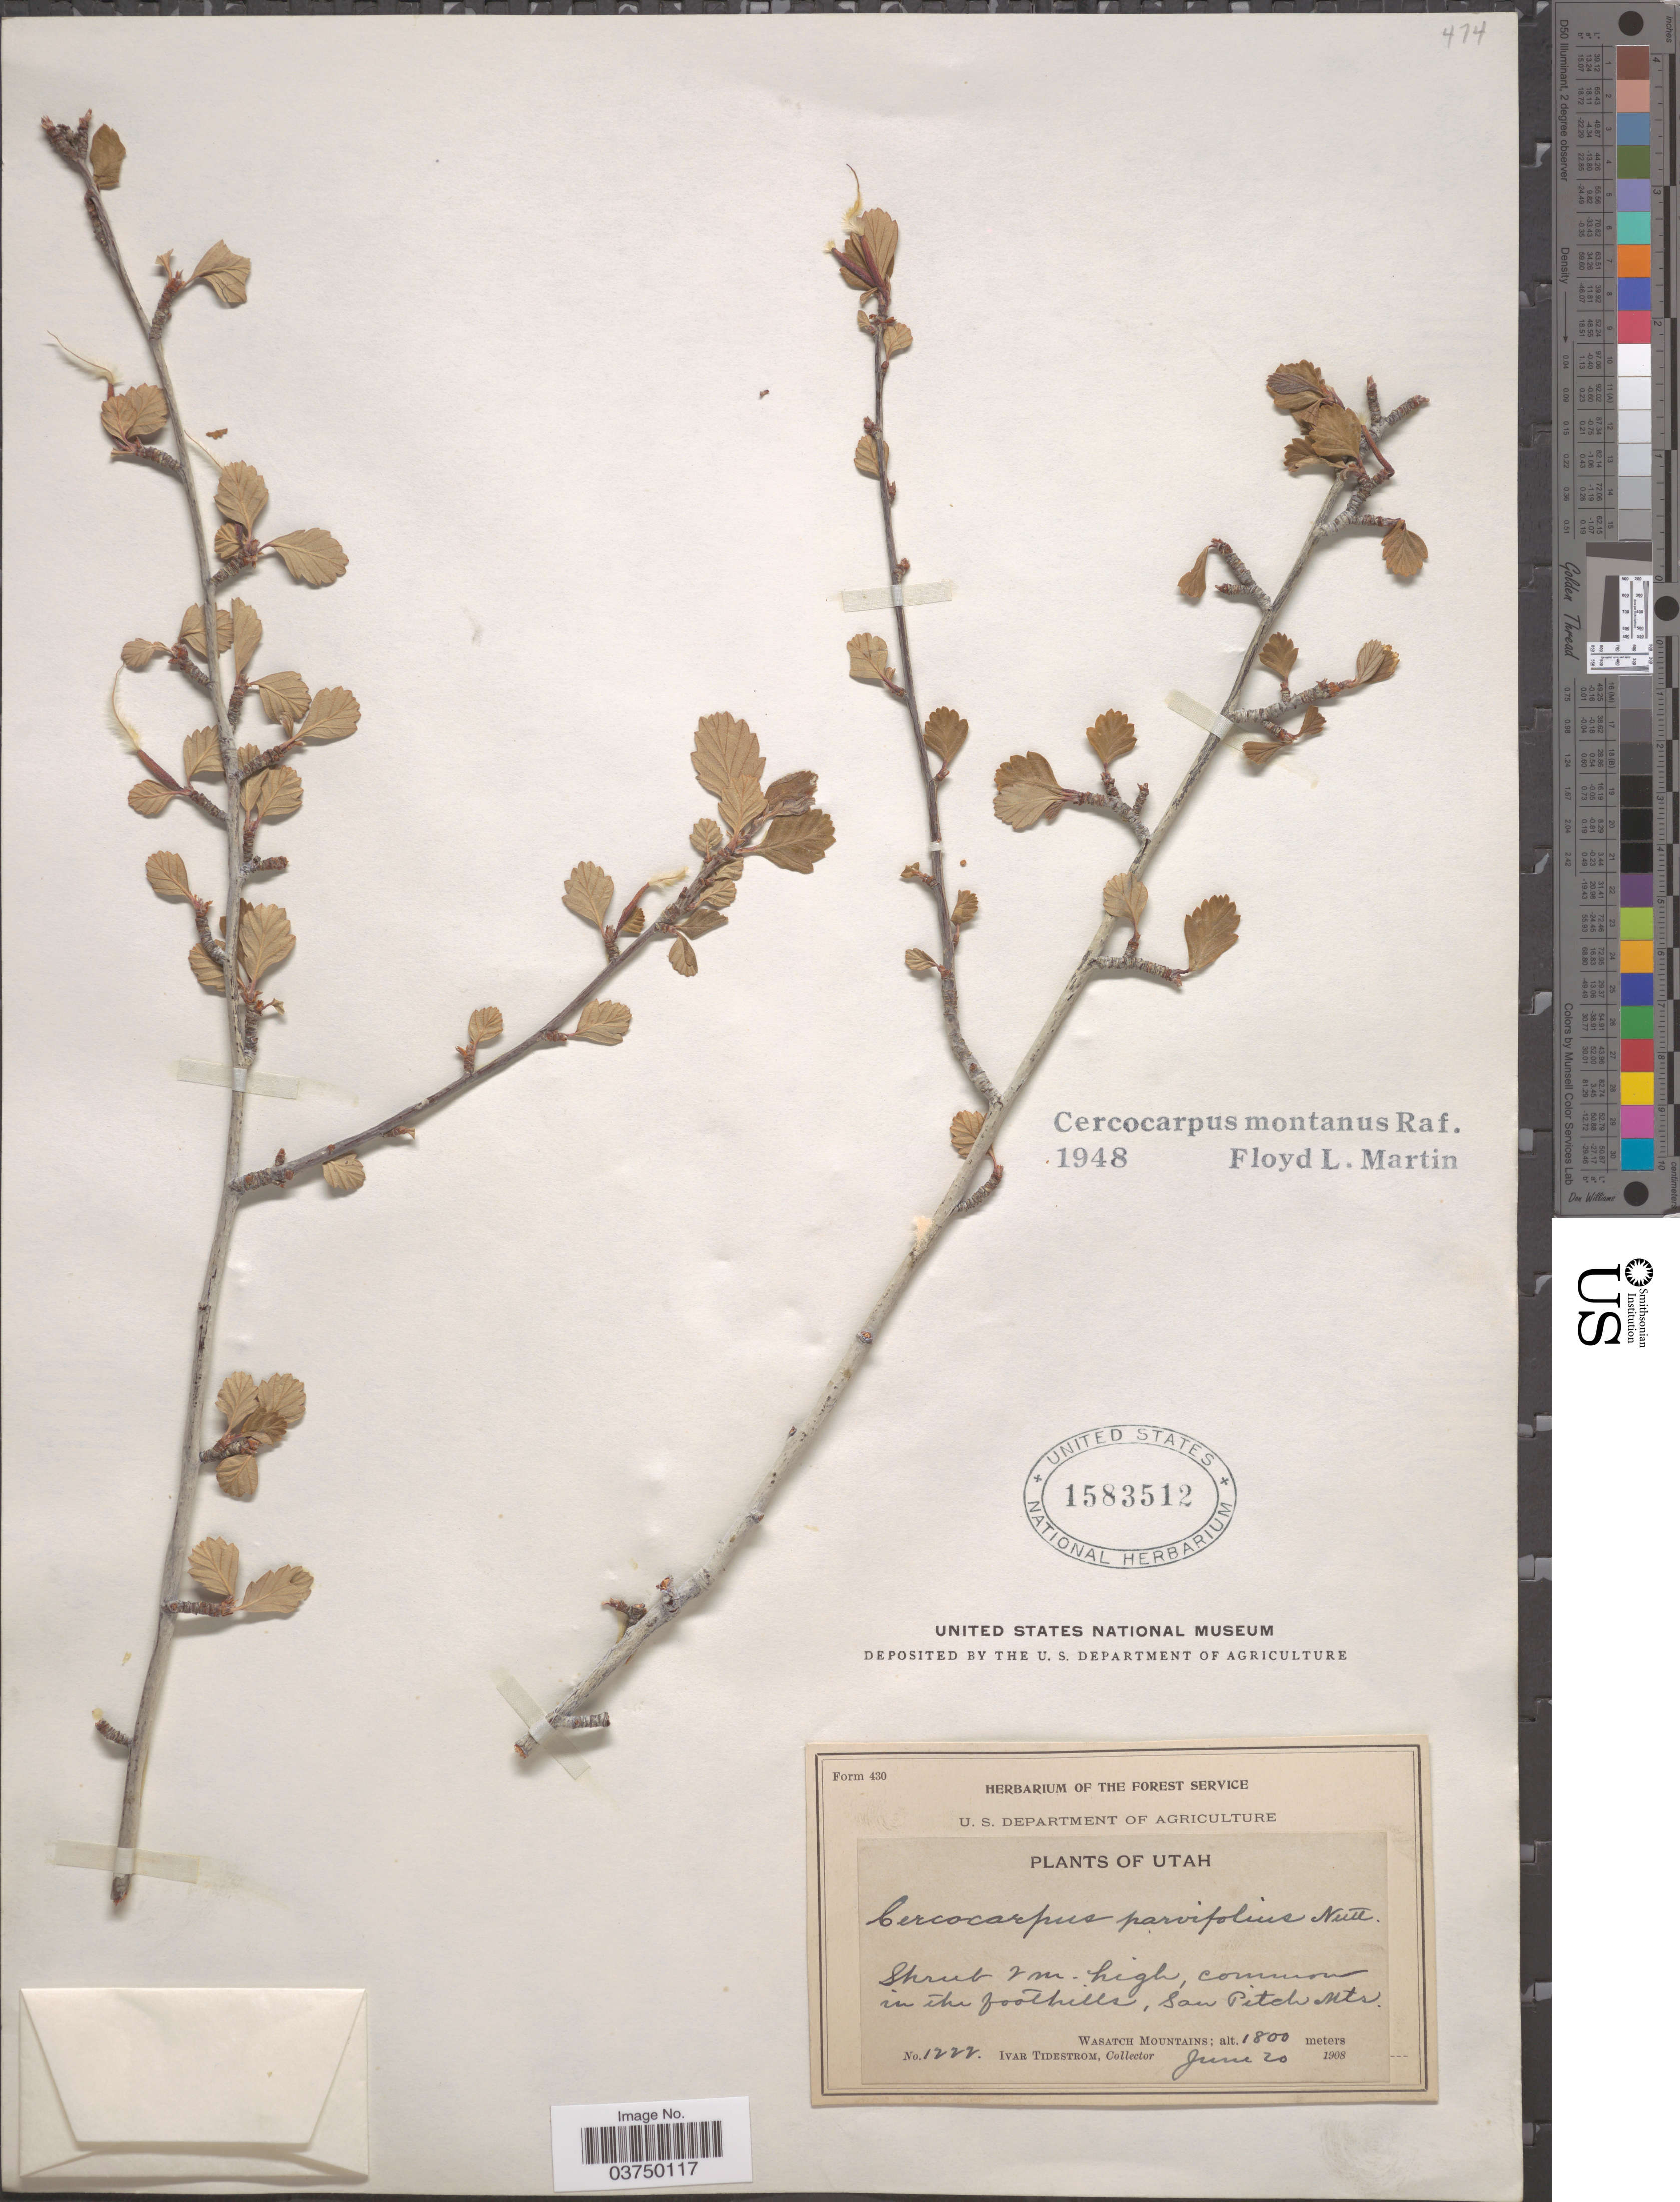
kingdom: Plantae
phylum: Tracheophyta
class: Magnoliopsida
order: Rosales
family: Rosaceae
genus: Cercocarpus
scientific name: Cercocarpus montanus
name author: Raf.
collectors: I. F. Tidestrom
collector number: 1222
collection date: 1908-06-20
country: United States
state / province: Utah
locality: In the foothills, San Pitch Mts. Wasatch Mountains.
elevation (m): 1800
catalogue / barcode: US 1583512